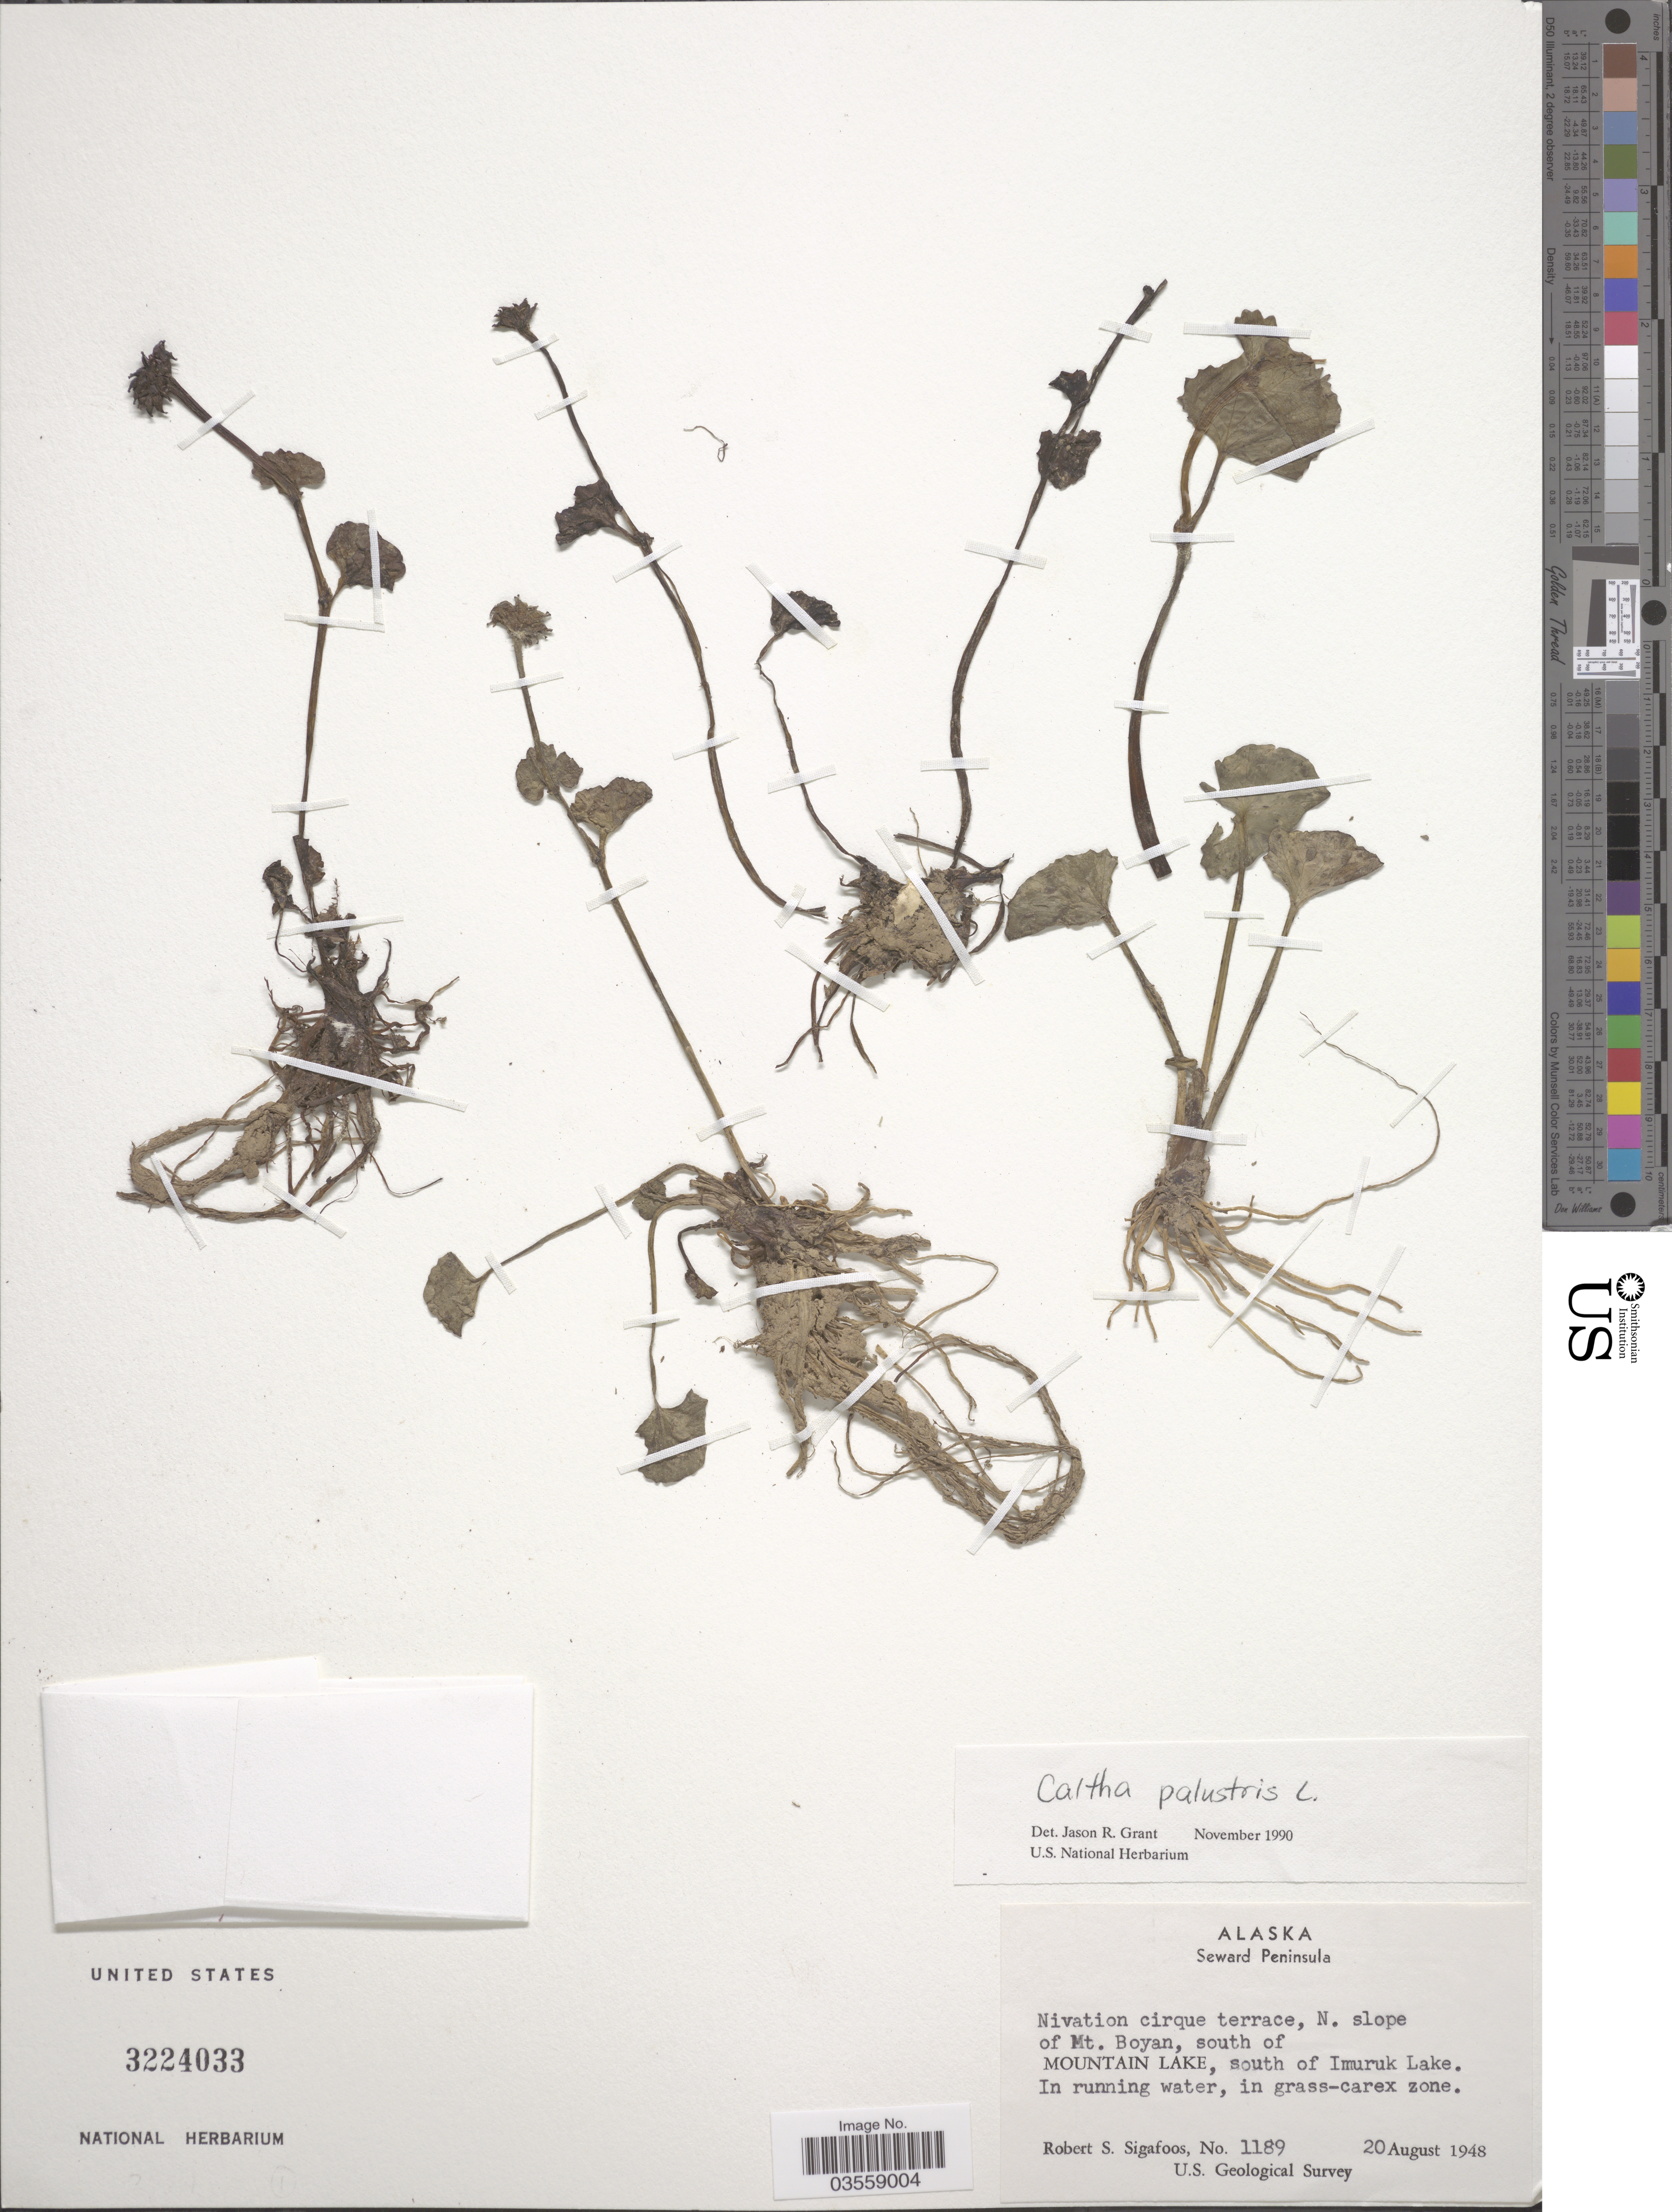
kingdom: Plantae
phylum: Tracheophyta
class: Magnoliopsida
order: Ranunculales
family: Ranunculaceae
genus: Caltha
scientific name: Caltha palustris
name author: L.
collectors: R. Sigafoos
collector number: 1189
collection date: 1948-08-20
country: United States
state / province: Alaska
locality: Seward Peninsula. Nivation cirque terrace, N. slope of Mt. Boyan, south of Mountain Lake, south of Imuruk Lake.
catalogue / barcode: US 3224033